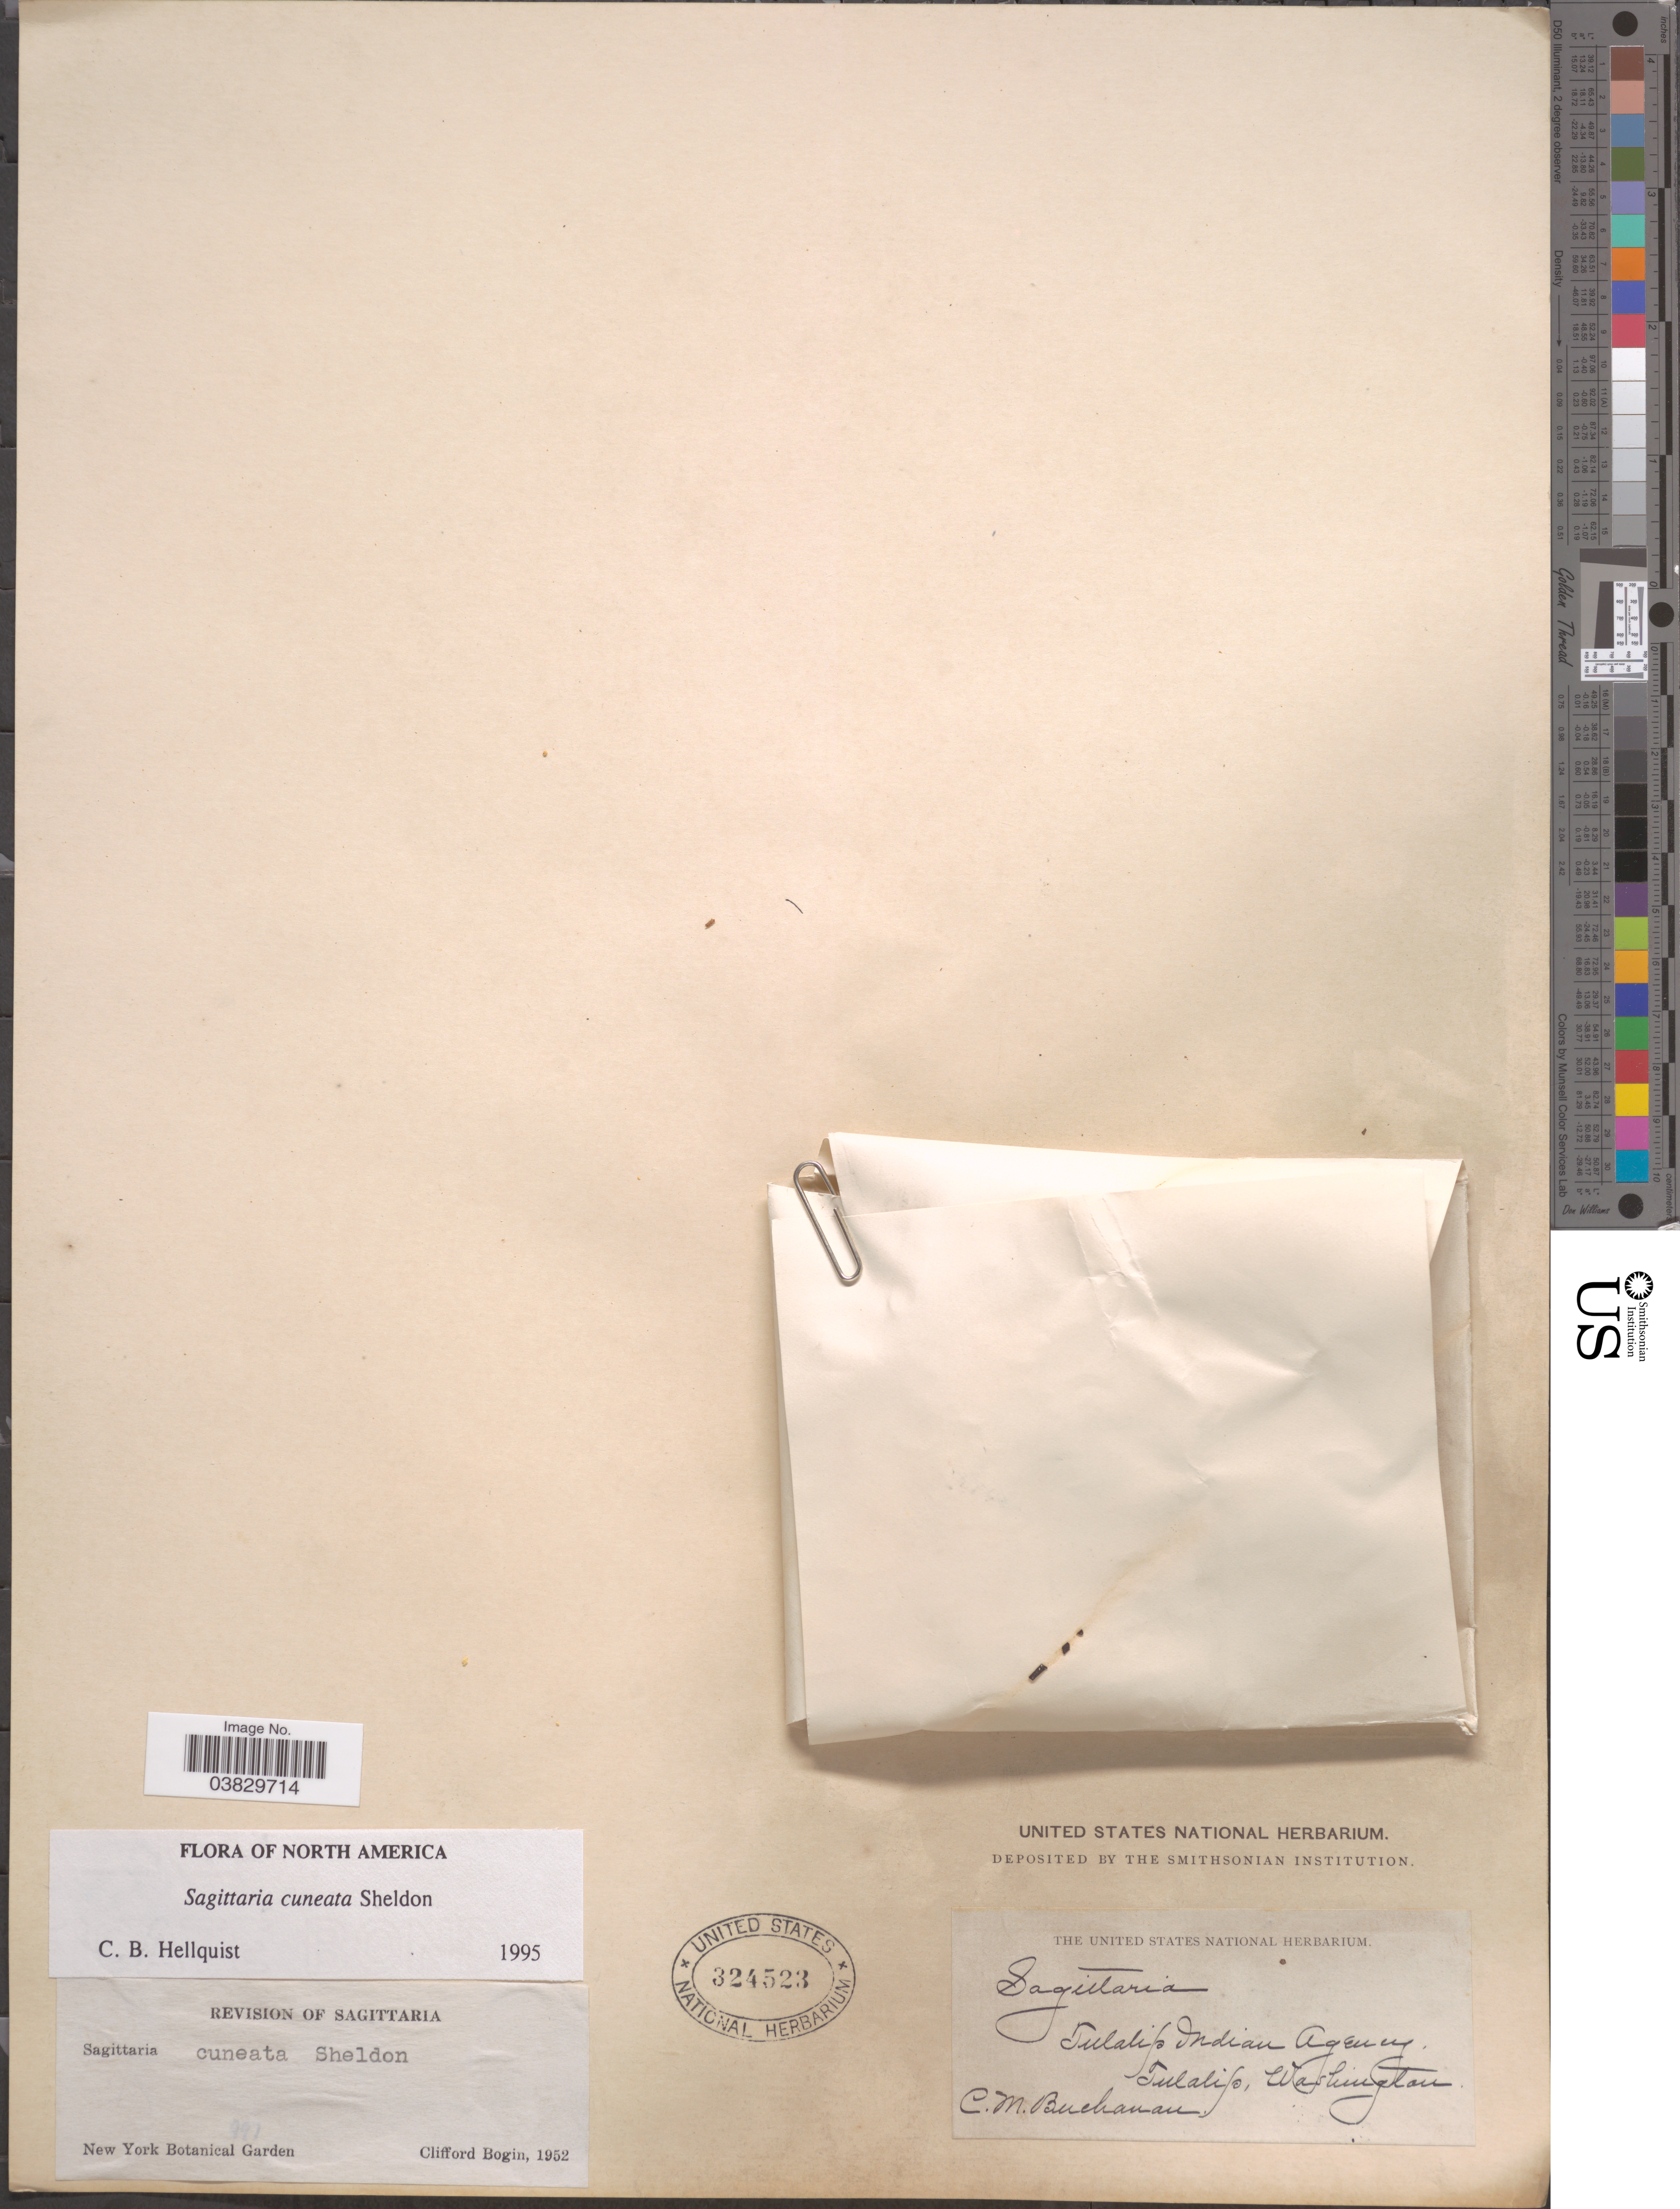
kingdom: Plantae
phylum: Tracheophyta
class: Liliopsida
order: Alismatales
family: Alismataceae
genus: Sagittaria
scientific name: Sagittaria cuneata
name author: E. Sheld.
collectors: C. Buchanan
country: United States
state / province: Washington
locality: Tulalip Indian Agency, Tulalip.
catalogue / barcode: US 324523